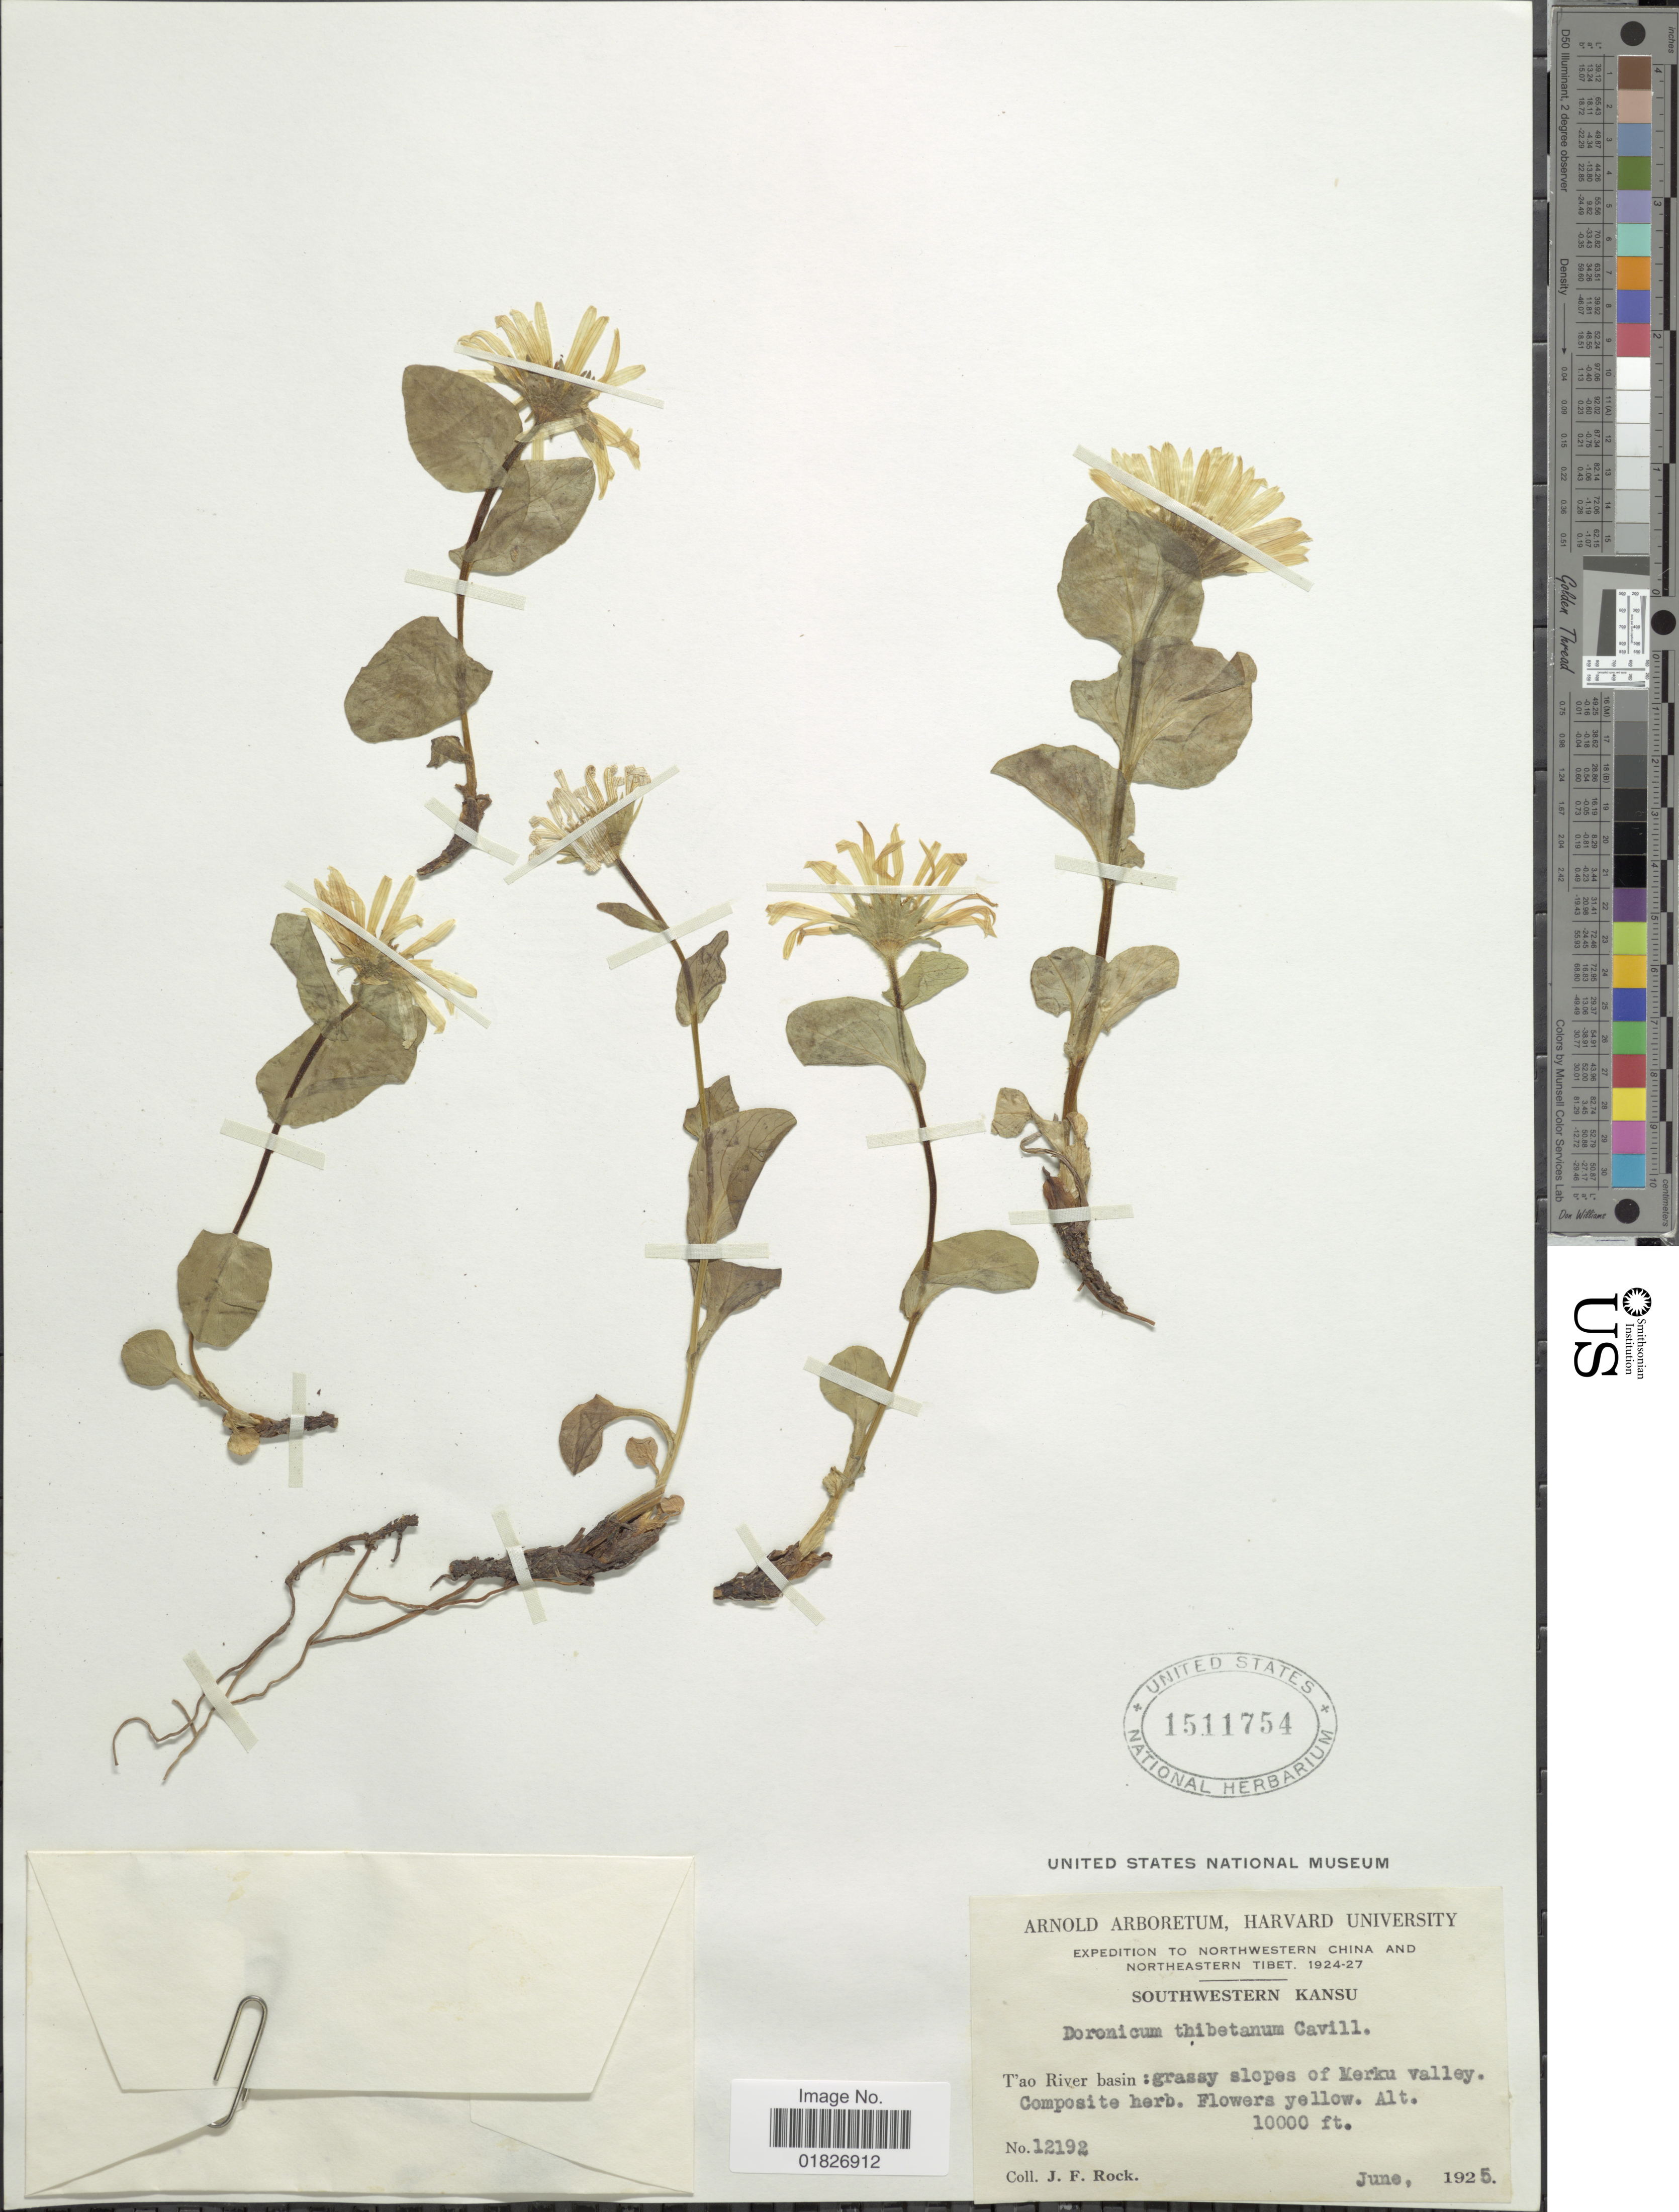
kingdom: Plantae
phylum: Tracheophyta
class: Magnoliopsida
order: Asterales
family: Asteraceae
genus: Doronicum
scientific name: Doronicum thibetanum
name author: Cavill.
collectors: J. Rock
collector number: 12192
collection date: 1925-06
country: China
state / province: Gansu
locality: Southwestern Kansu, T'ao River basin, slopes of Merku Valley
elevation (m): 3048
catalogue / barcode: US 1511754